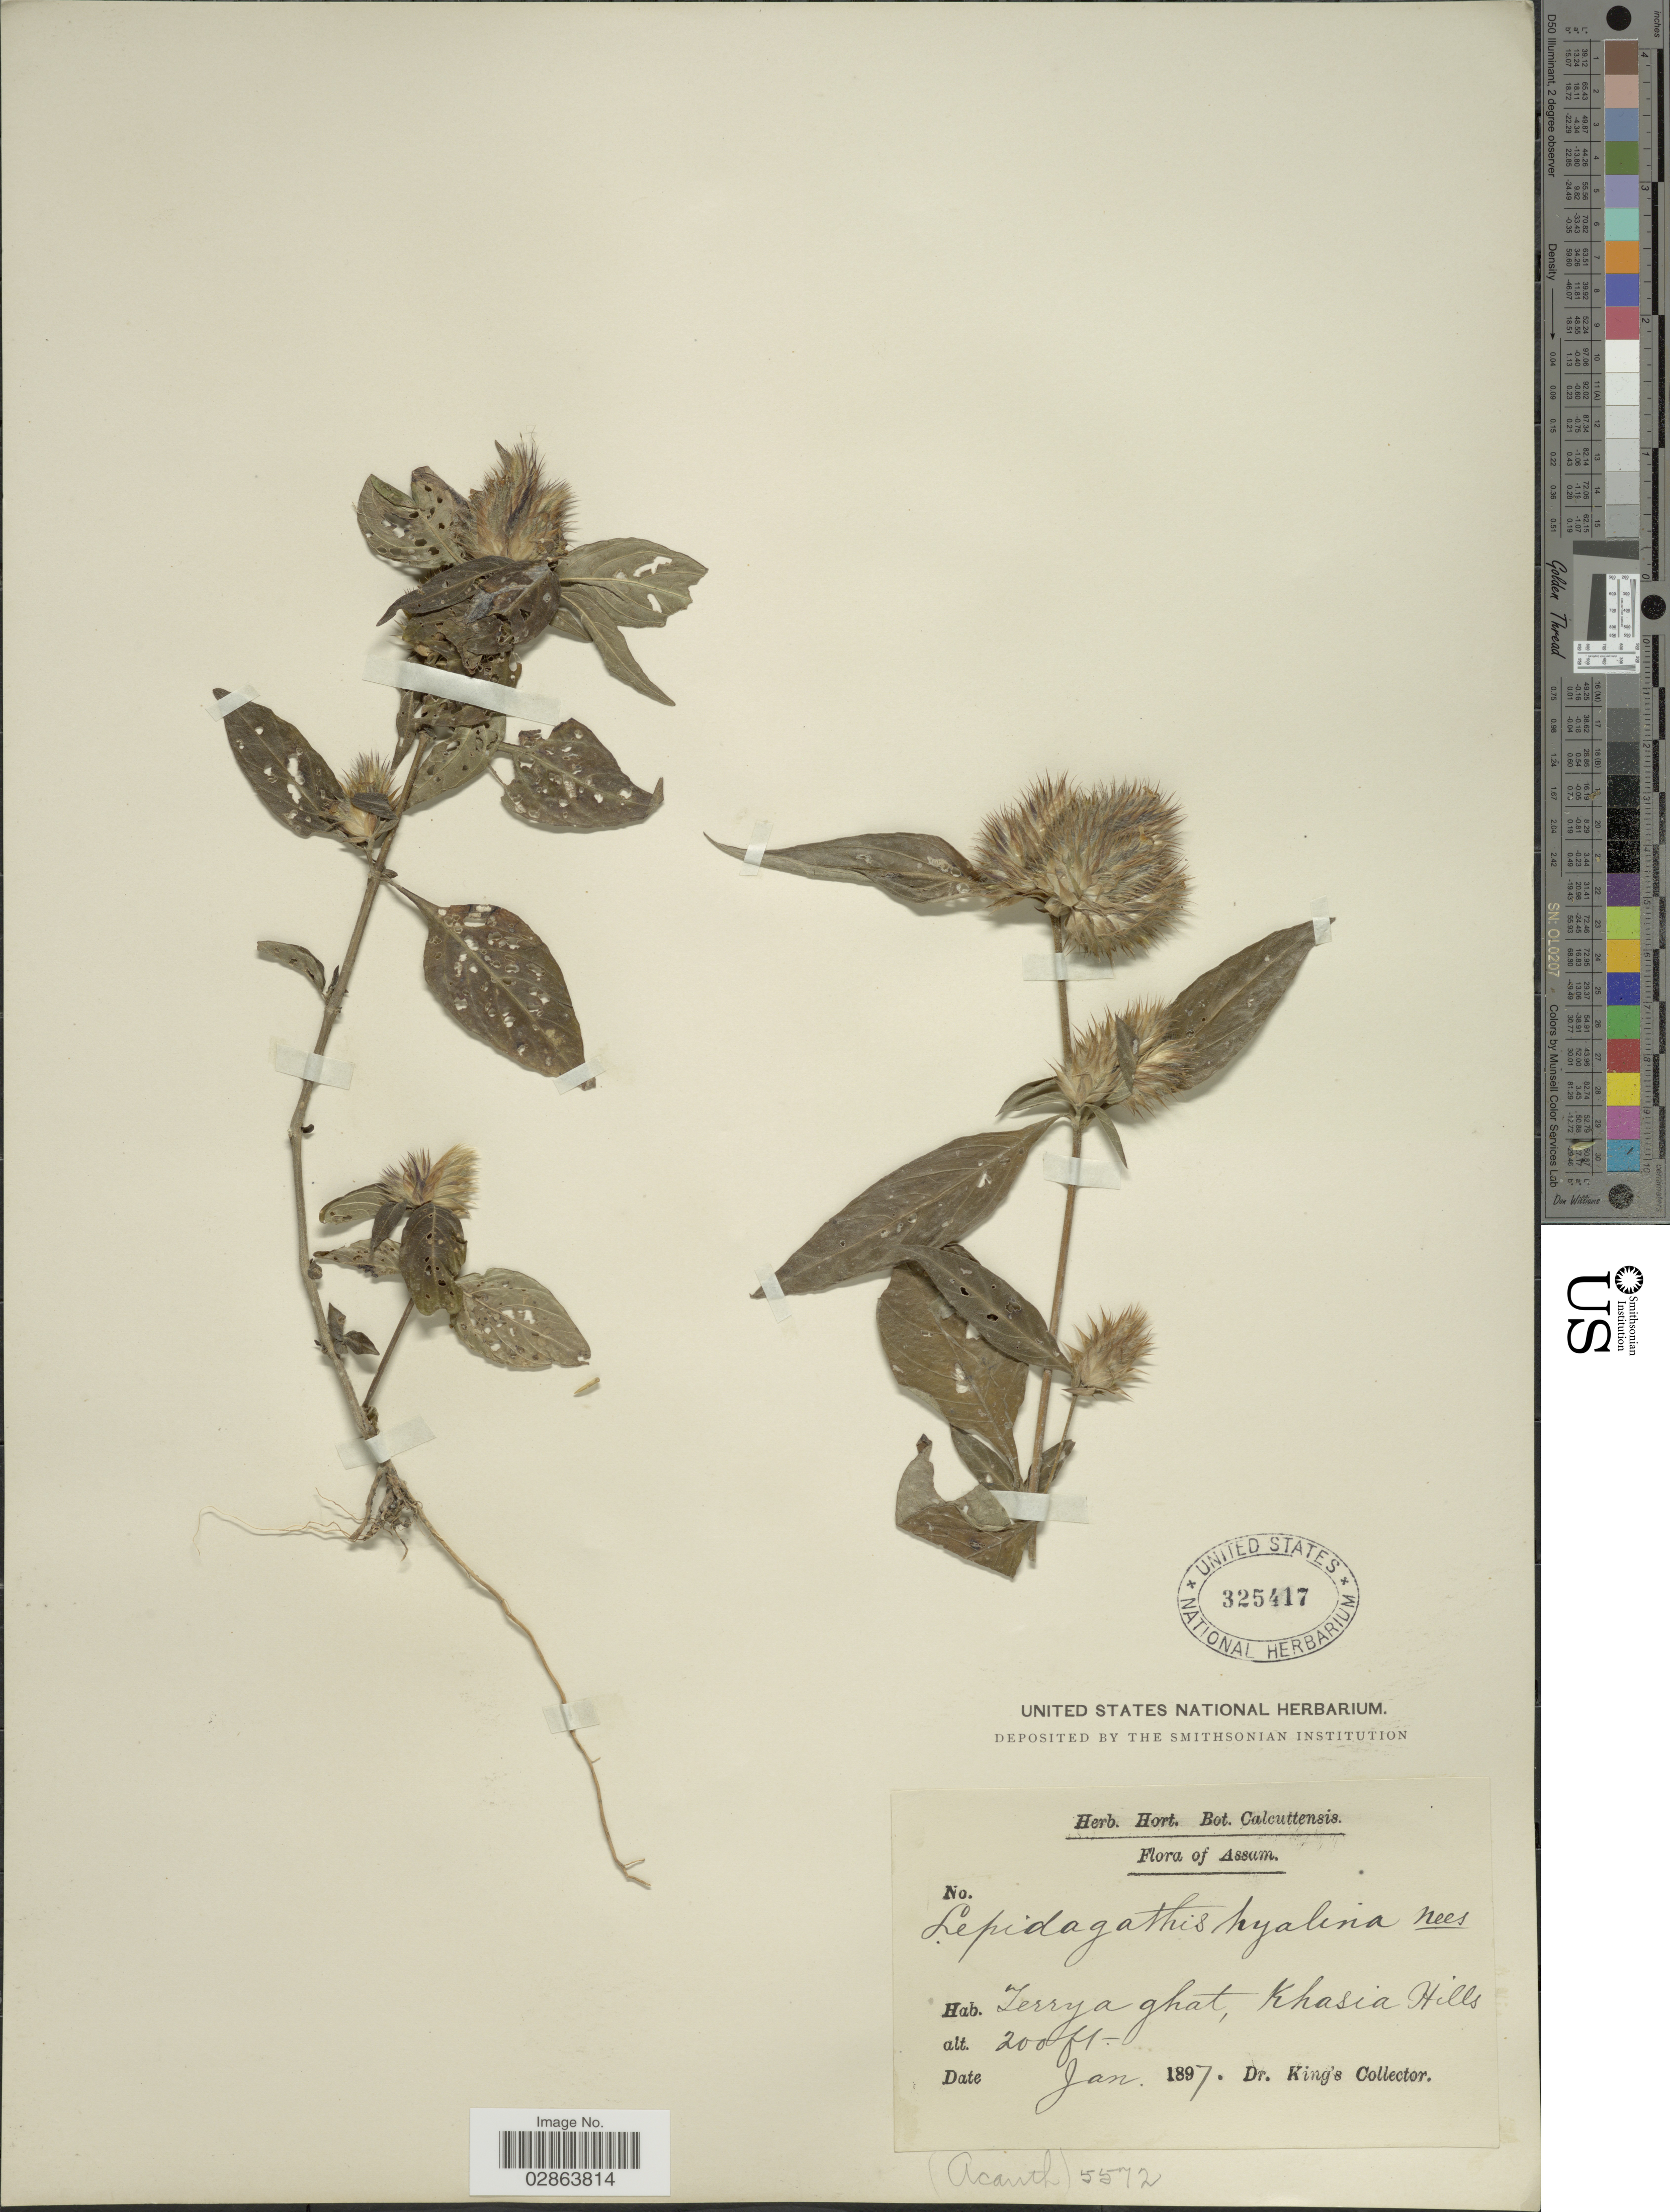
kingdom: Plantae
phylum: Tracheophyta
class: Magnoliopsida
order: Lamiales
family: Acanthaceae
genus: Lepidagathis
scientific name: Lepidagathis incurva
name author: Buch.-Ham. ex D. Don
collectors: Dr. King's collector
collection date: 1897-01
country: India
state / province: Assam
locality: Terrya ghat, Khasia Hills.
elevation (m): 61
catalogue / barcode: US 325417